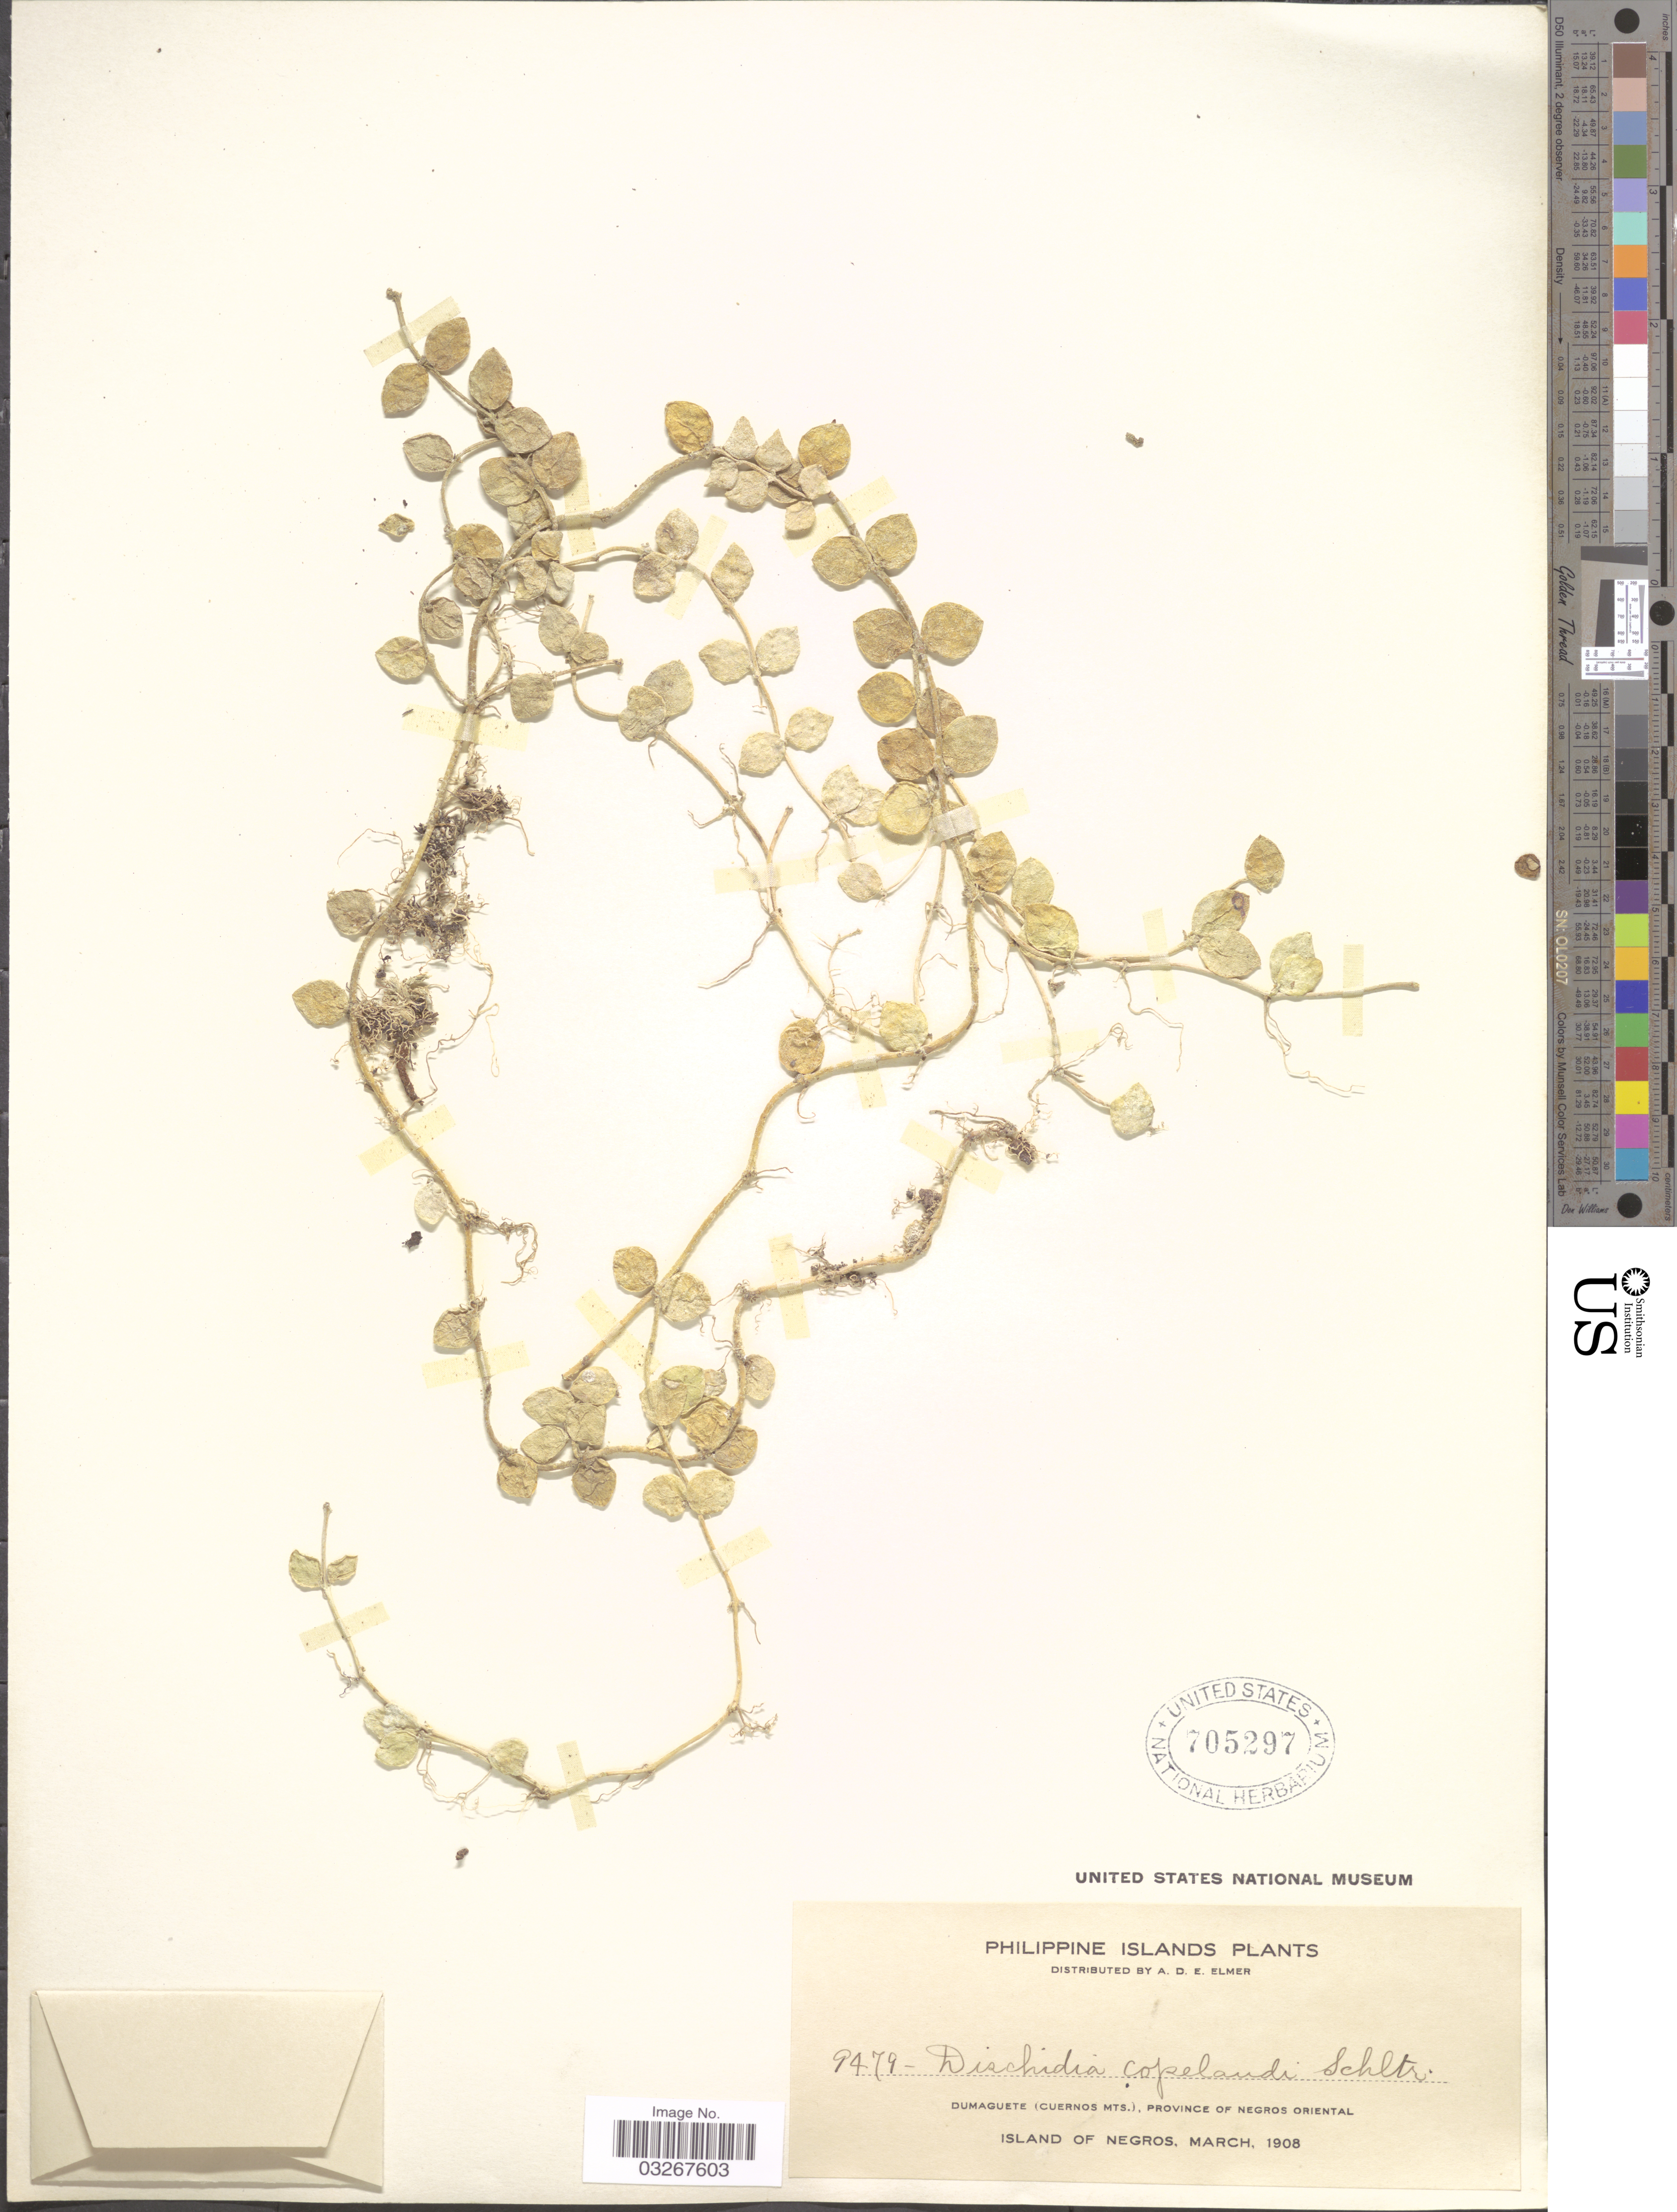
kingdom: Plantae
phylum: Tracheophyta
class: Magnoliopsida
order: Gentianales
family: Apocynaceae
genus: Dischidia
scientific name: Dischidia copelandii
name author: Schltr.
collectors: A. D. E. Elmer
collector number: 9479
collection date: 1908-03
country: Philippines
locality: Dumaguete (Cuernos Mts.) Province of Negros Oriental.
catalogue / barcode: US 705297